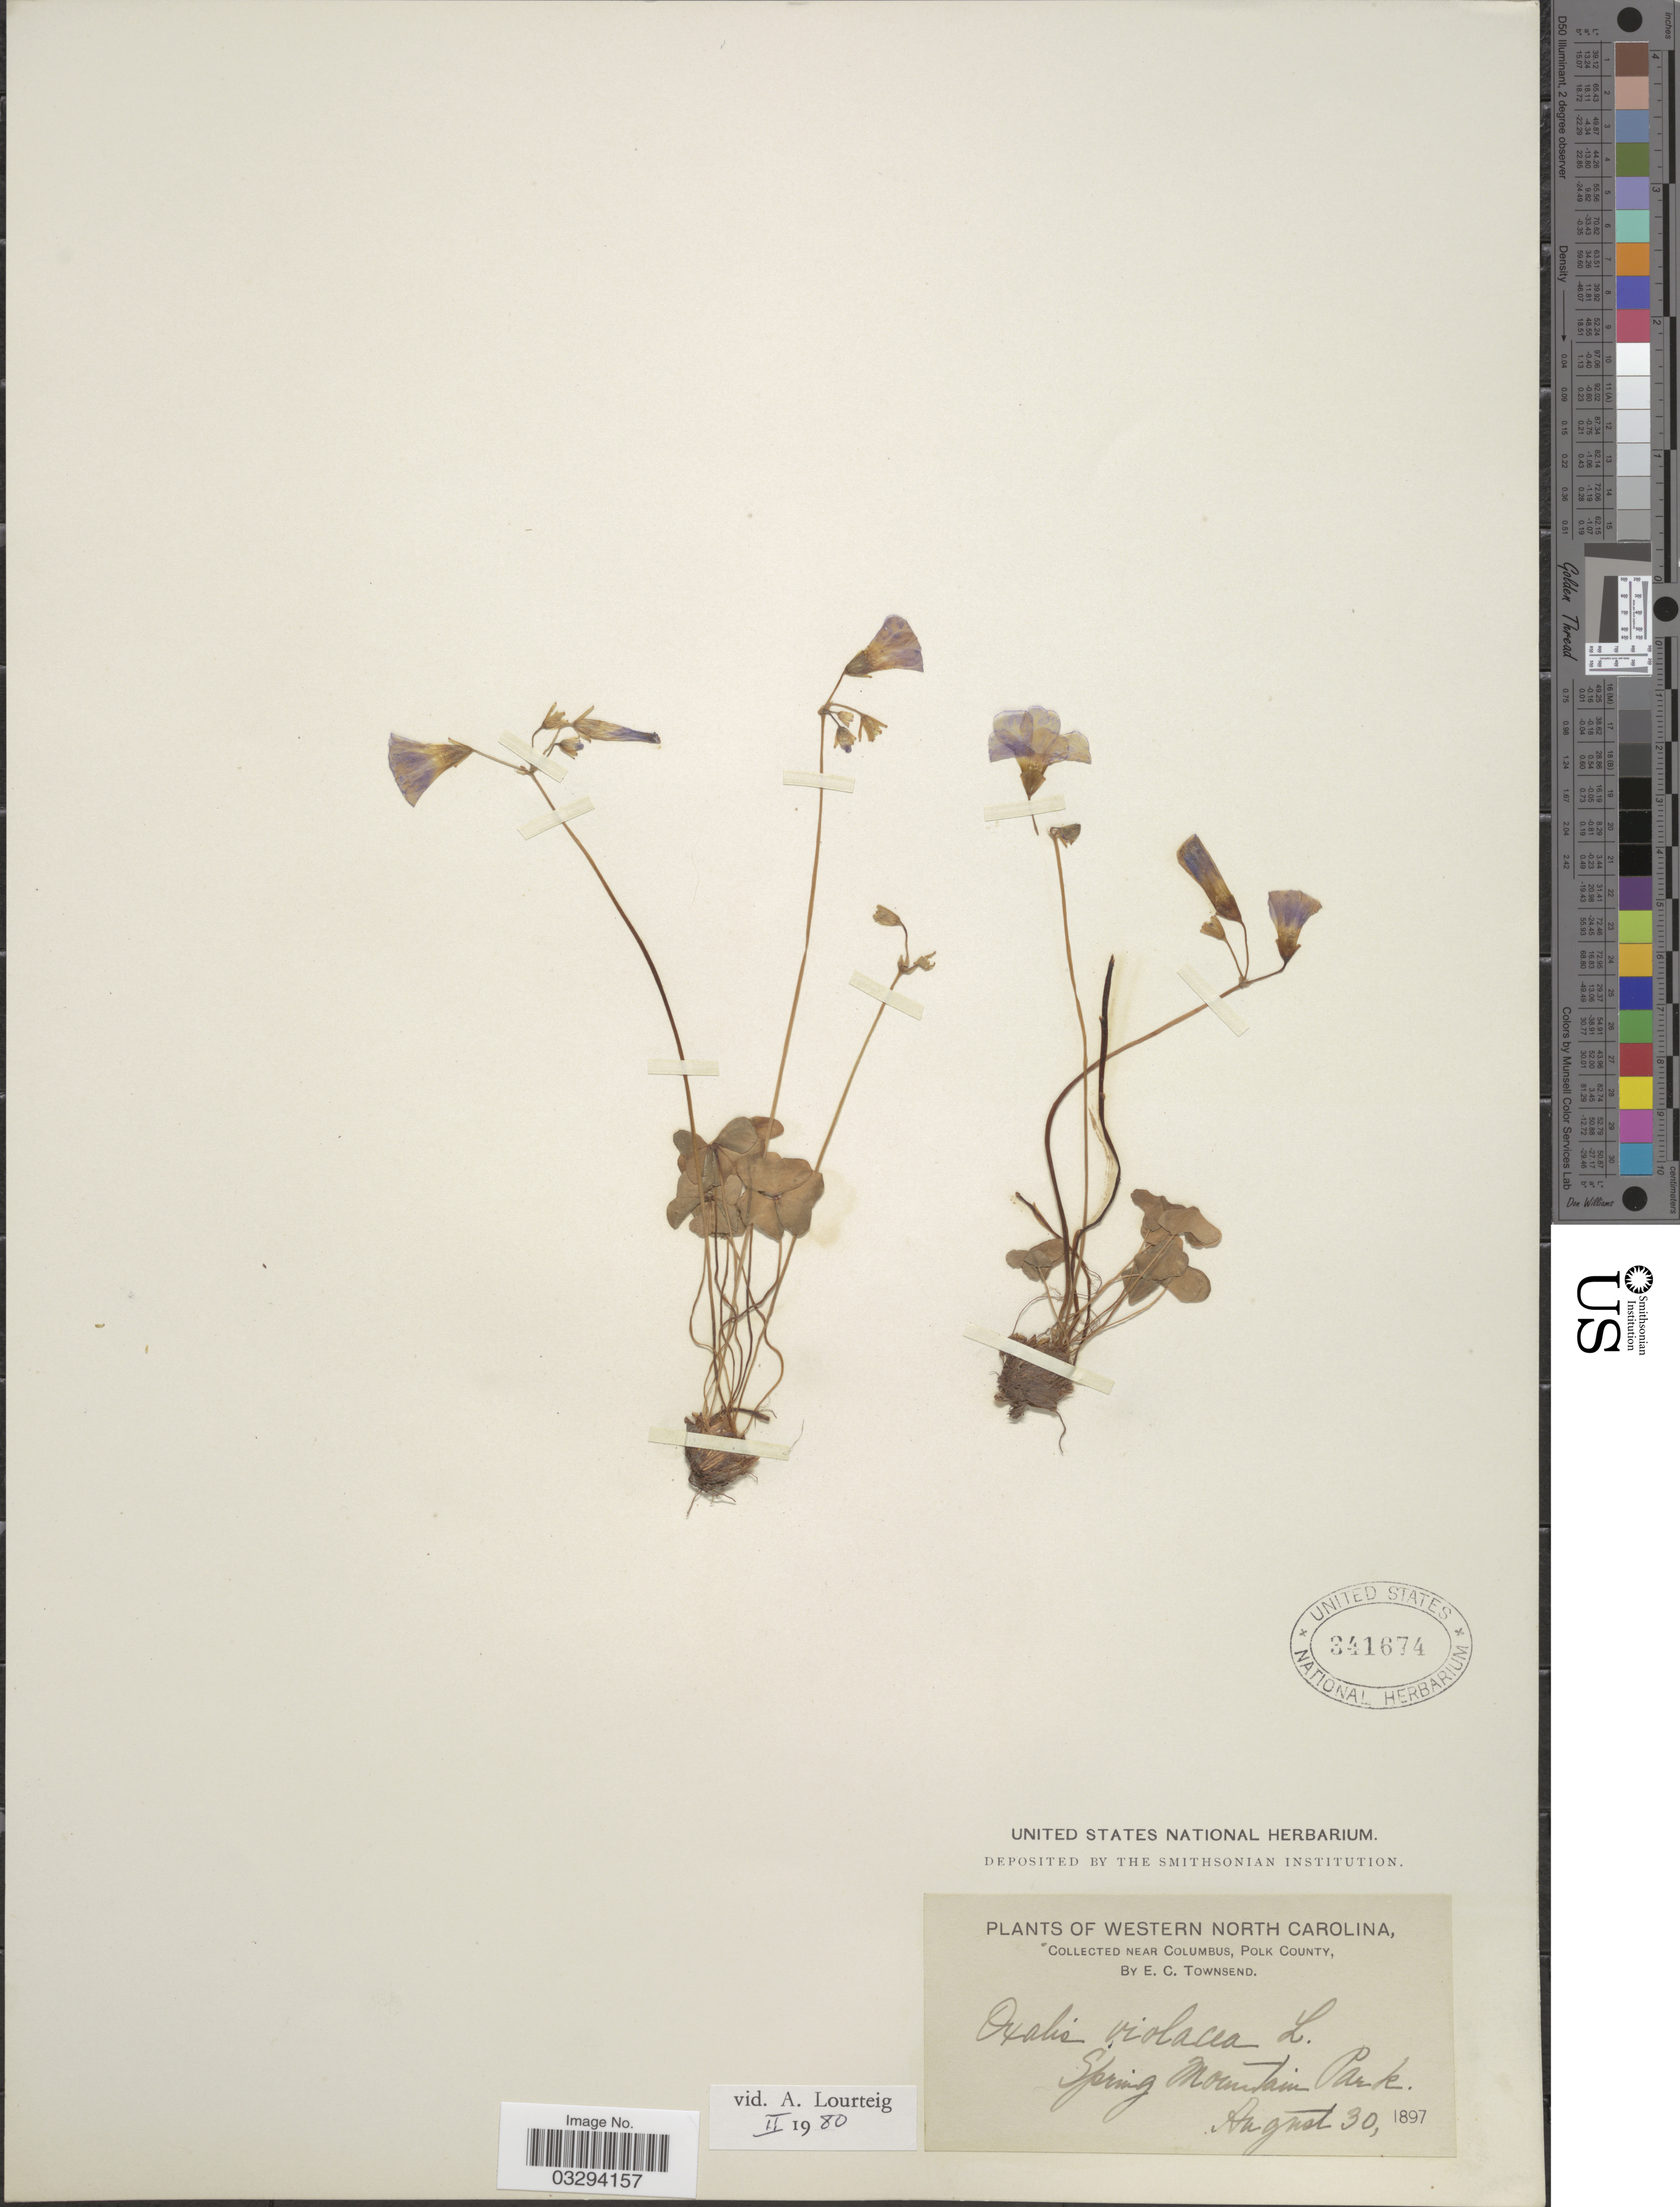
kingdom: Plantae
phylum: Tracheophyta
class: Magnoliopsida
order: Oxalidales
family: Oxalidaceae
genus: Oxalis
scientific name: Oxalis violacea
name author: L.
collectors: E. C. Townsend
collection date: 1897-08-30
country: United States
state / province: North Carolina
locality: Western North Carolina. Near Columbus, Polk County. Spring Mountain Park.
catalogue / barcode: US 341674